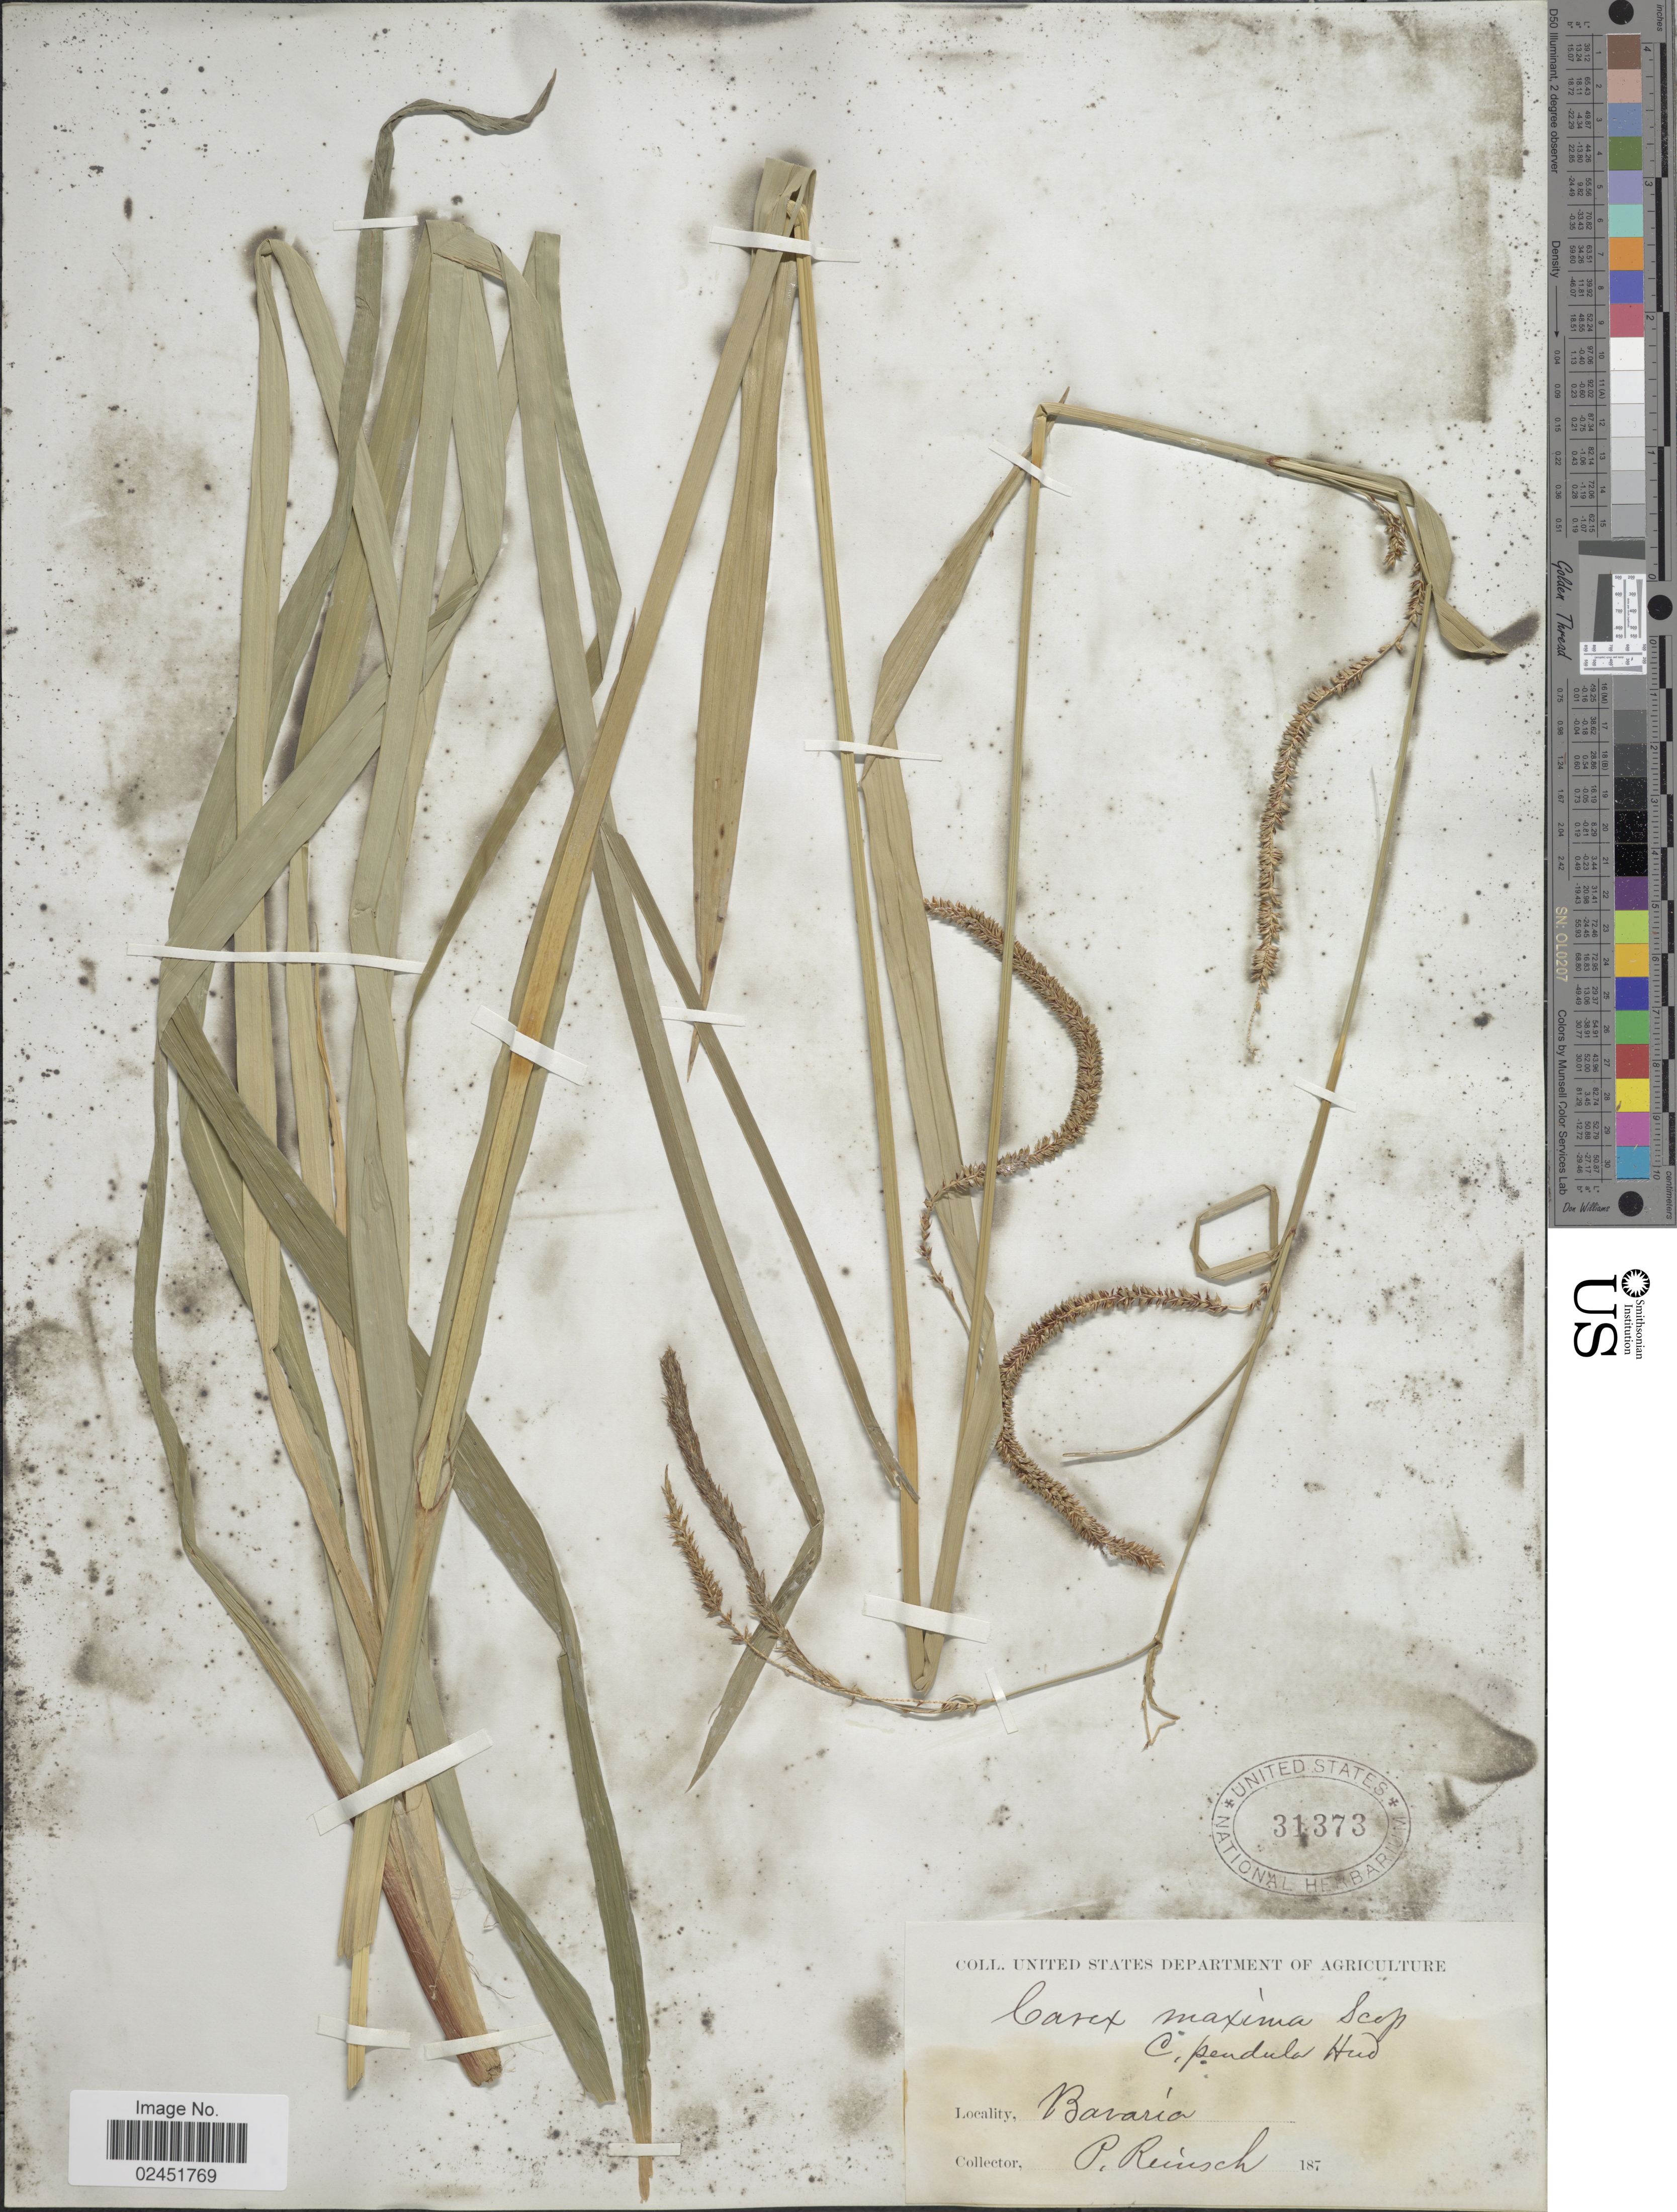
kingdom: Plantae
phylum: Tracheophyta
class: Liliopsida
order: Poales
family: Cyperaceae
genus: Carex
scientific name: Carex pendula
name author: Huds.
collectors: P.F. Reinsch (herbarium)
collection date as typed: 187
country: Germany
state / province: Bayern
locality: Bavaria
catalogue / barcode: US 31373